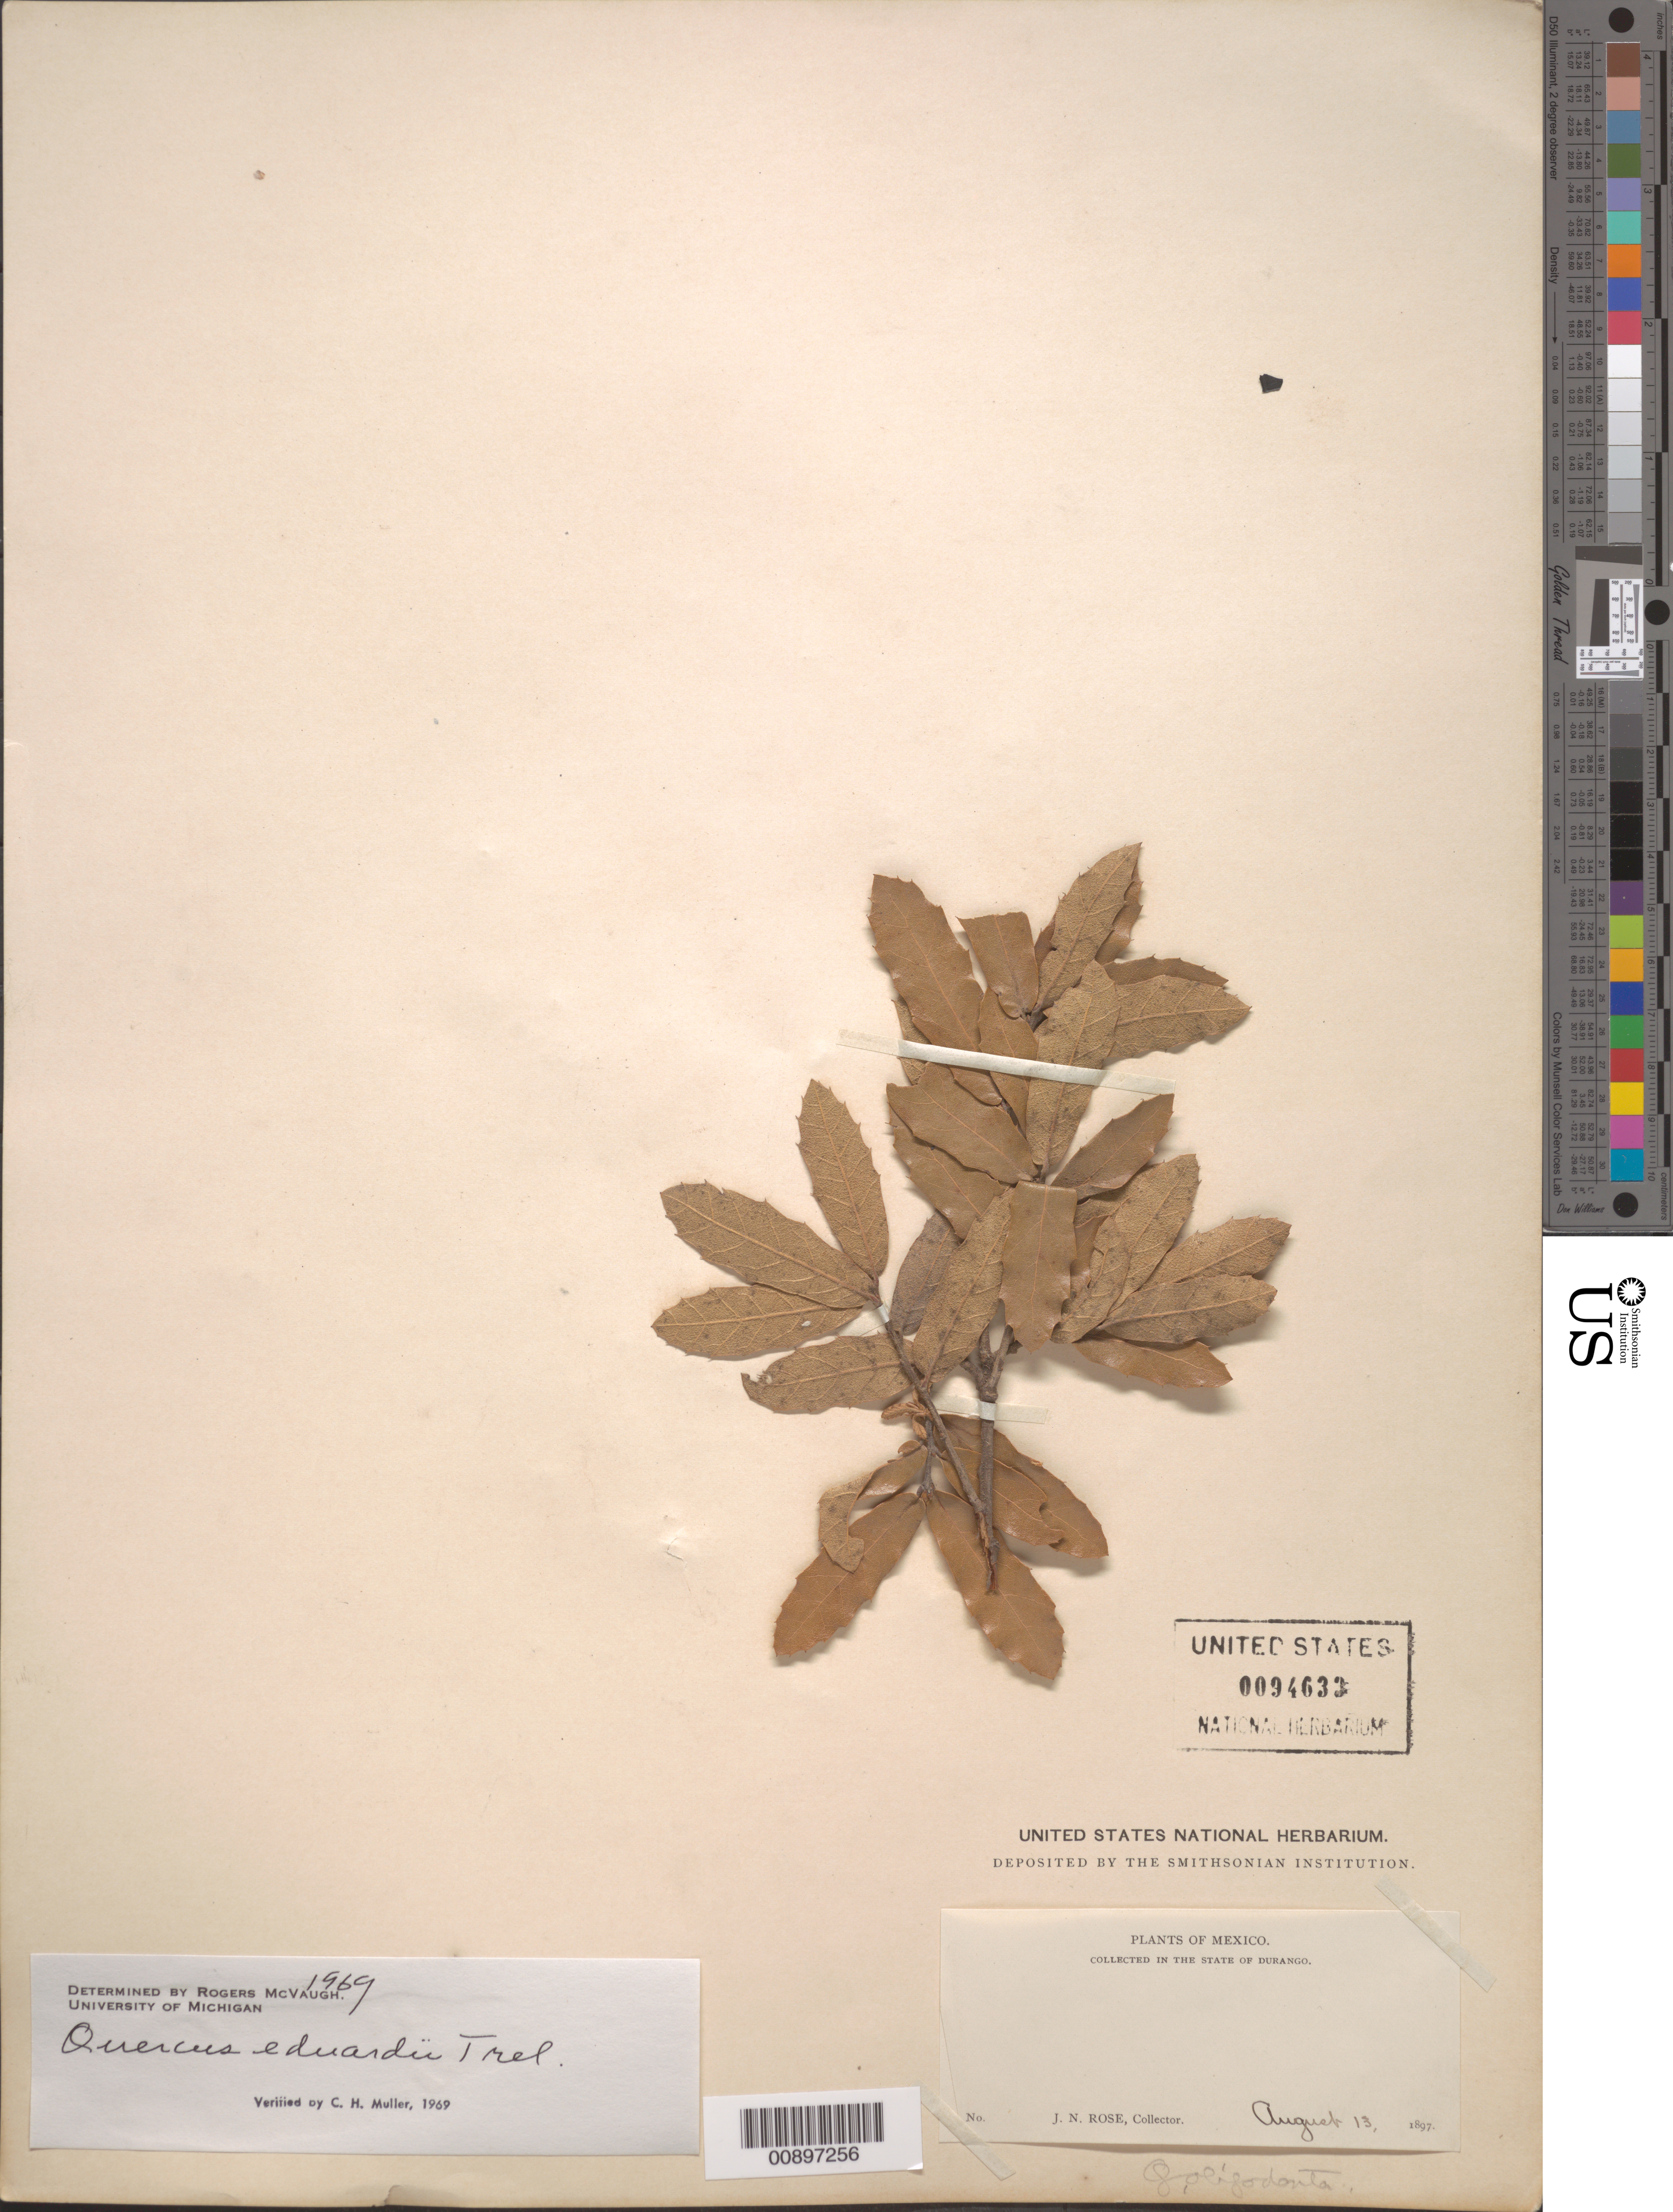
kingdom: Plantae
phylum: Tracheophyta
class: Magnoliopsida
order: Fagales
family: Fagaceae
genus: Quercus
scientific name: Quercus eduardii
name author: Trel.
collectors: J. N. Rose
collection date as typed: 13 Aug 1897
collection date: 1897-08-13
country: Mexico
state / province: Durango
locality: Durango.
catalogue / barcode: US 94633